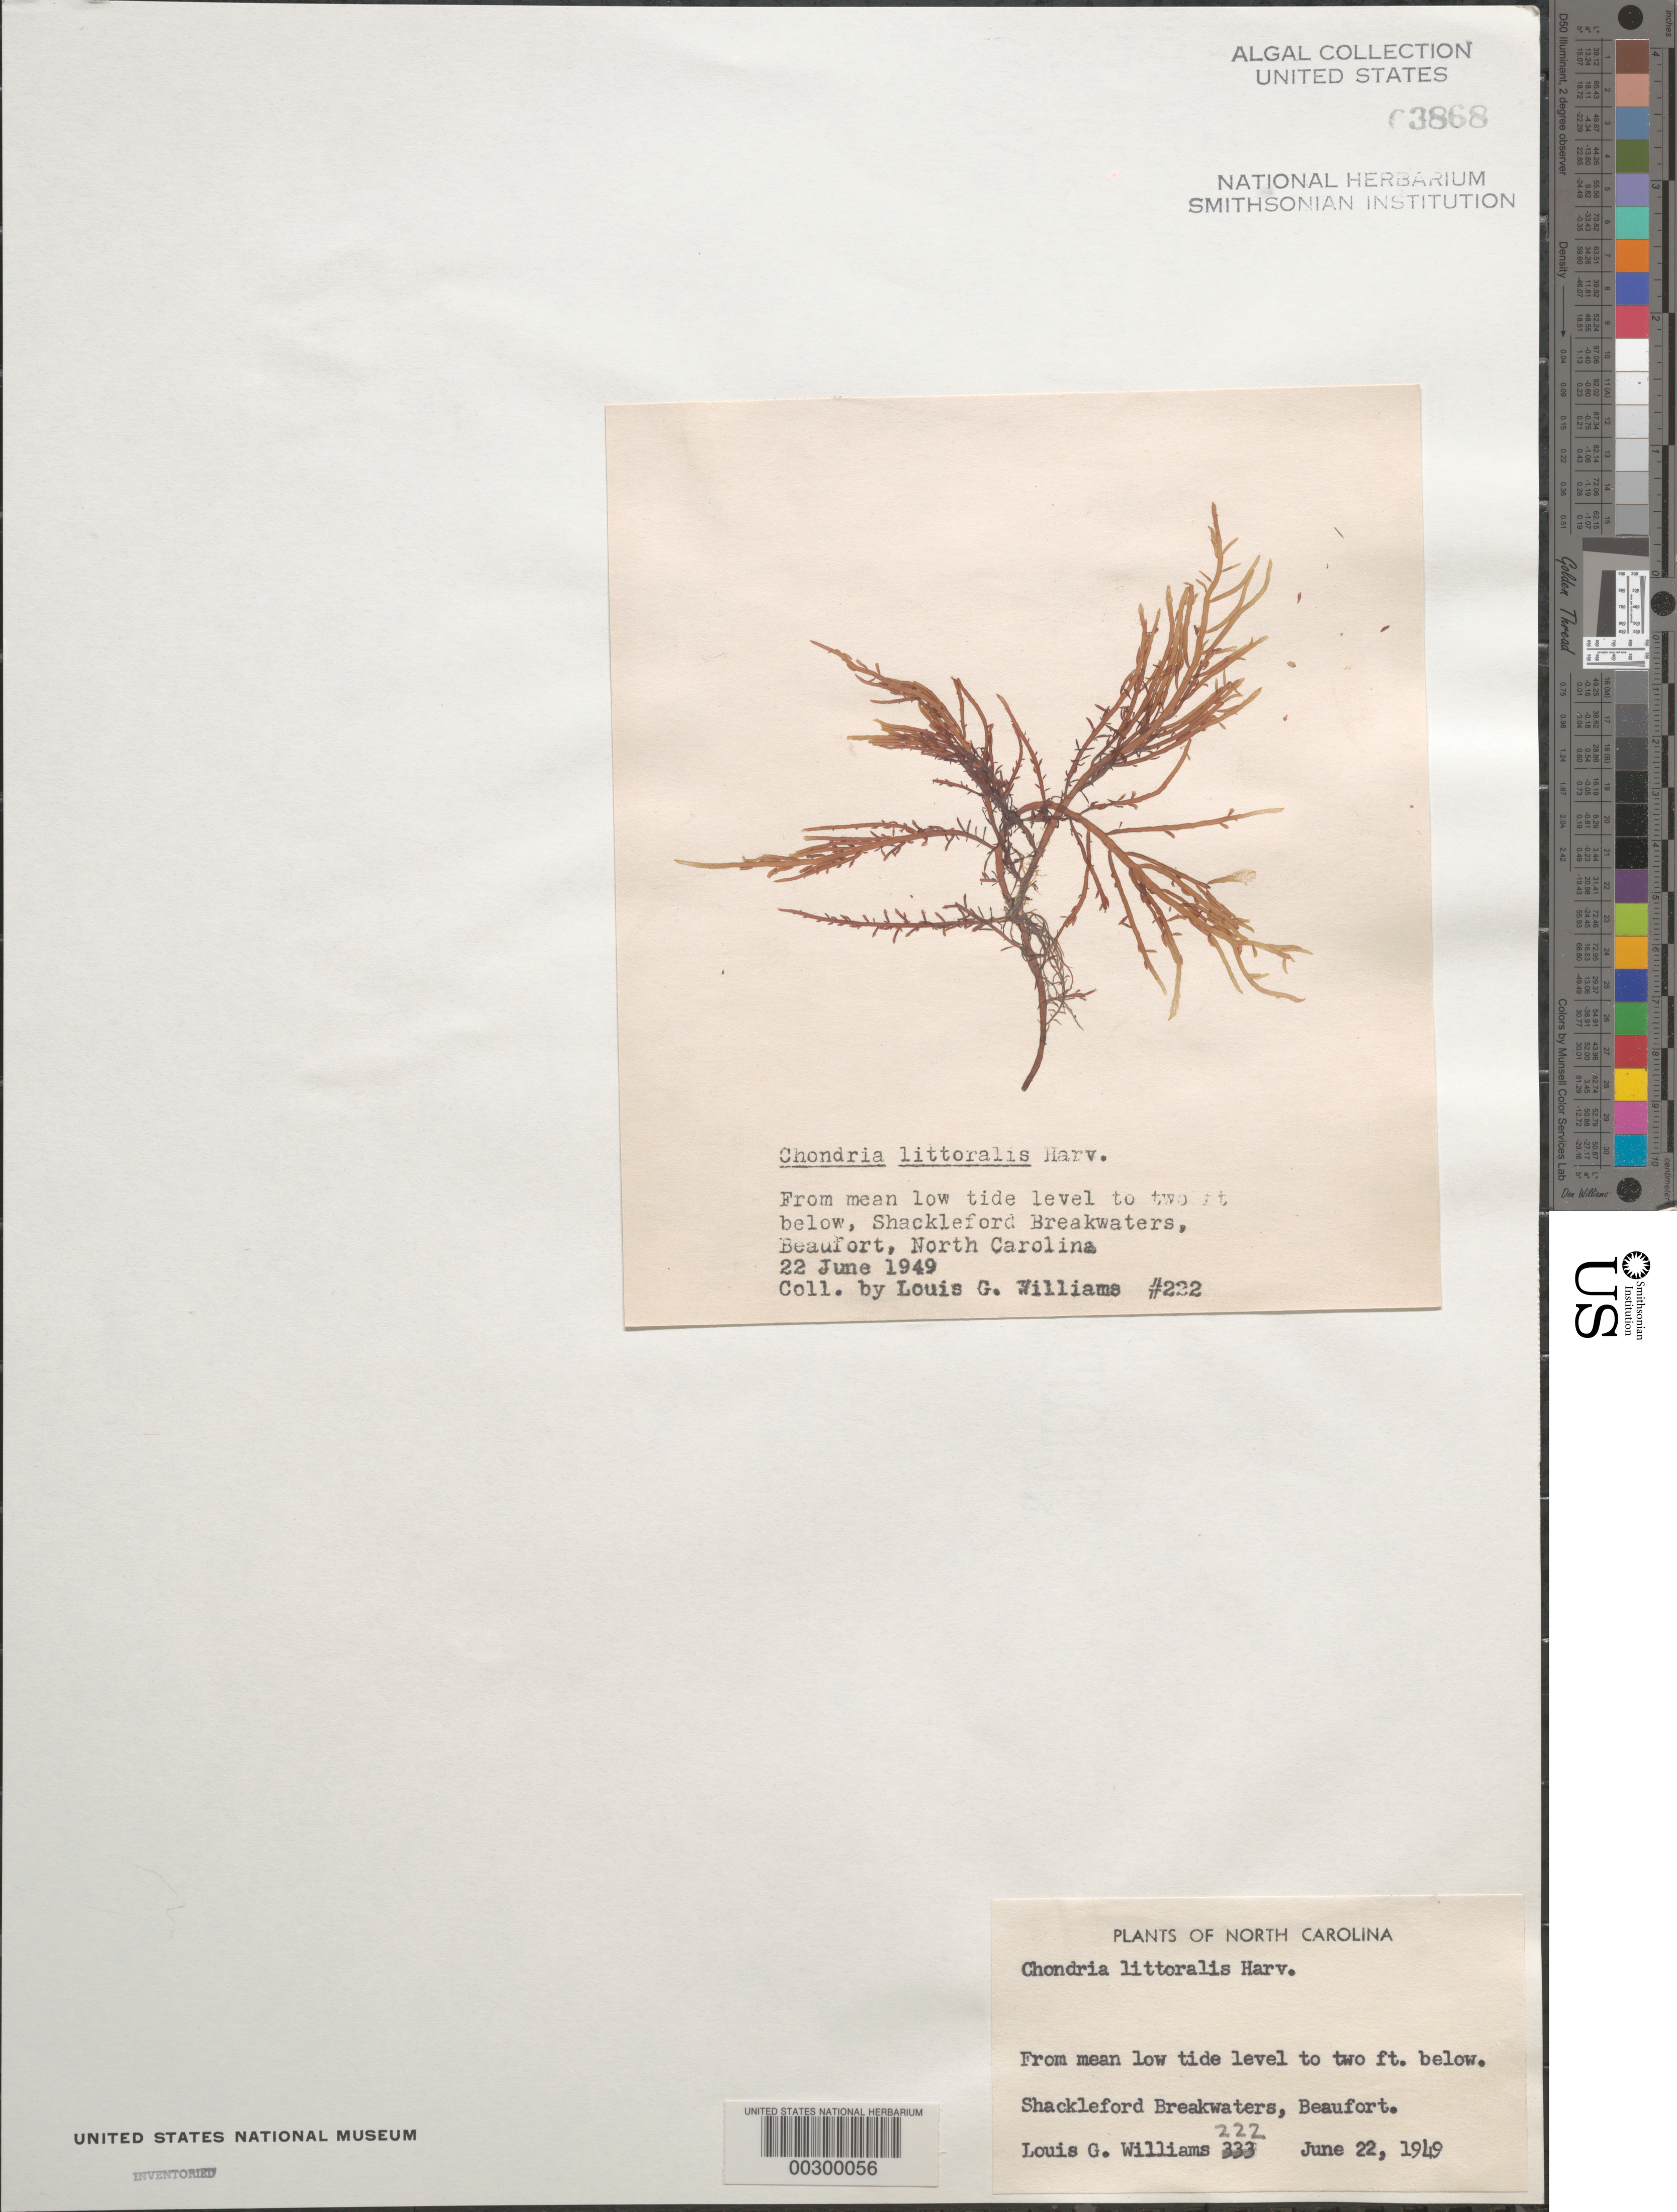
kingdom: Plantae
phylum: Rhodophyta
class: Florideophyceae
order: Ceramiales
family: Rhodomelaceae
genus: Chondria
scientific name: Chondria littoralis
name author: Harv.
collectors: L. G. Williams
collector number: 222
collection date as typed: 22 Jun 1949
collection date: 1949-06-22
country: United States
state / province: North Carolina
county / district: Carteret County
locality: Beaufort, Shackleford breakwaters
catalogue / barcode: US 3868